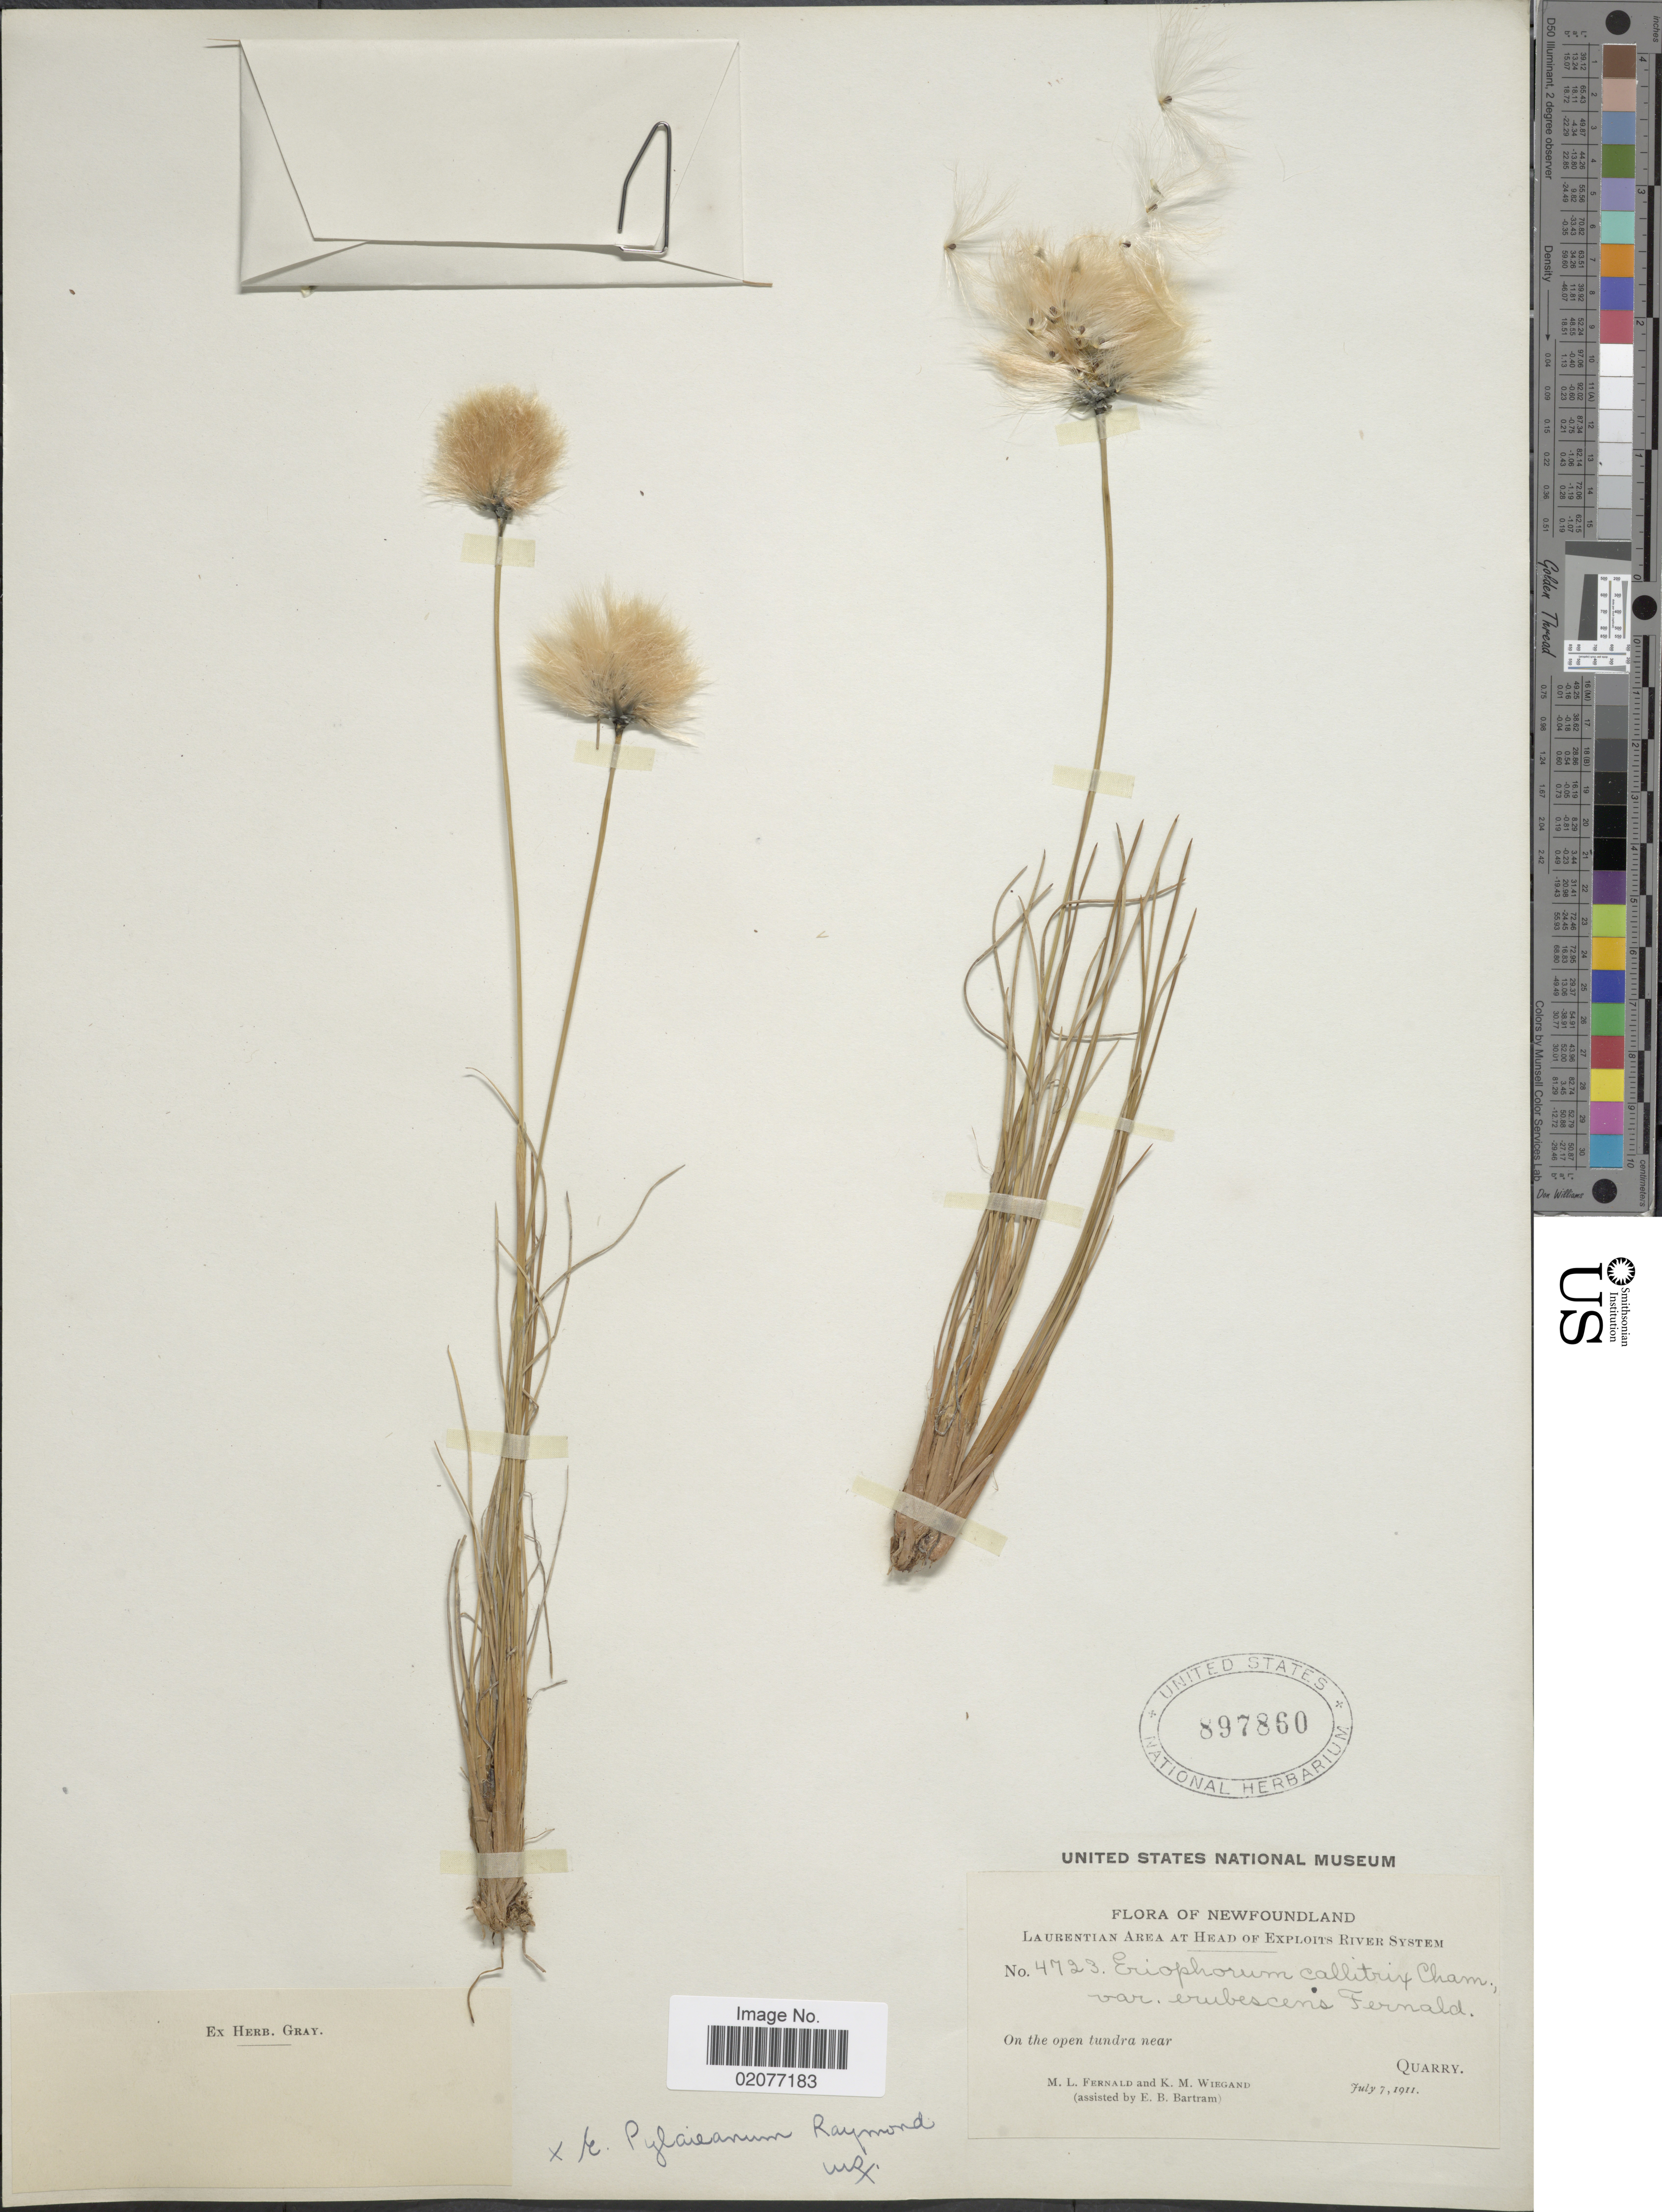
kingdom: Plantae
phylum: Tracheophyta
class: Liliopsida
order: Poales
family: Cyperaceae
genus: Eriophorum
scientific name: Eriophorum x pylaieanum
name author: Raymond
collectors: M. L. Fernald, K. M. Wiegand & E. B. Bartram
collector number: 4723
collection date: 1911-07-07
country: Canada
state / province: Newfoundland and Labrador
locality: Newfoundland. La Urentian Area at Head of Exploits River System. Quarry.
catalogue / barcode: US 897860